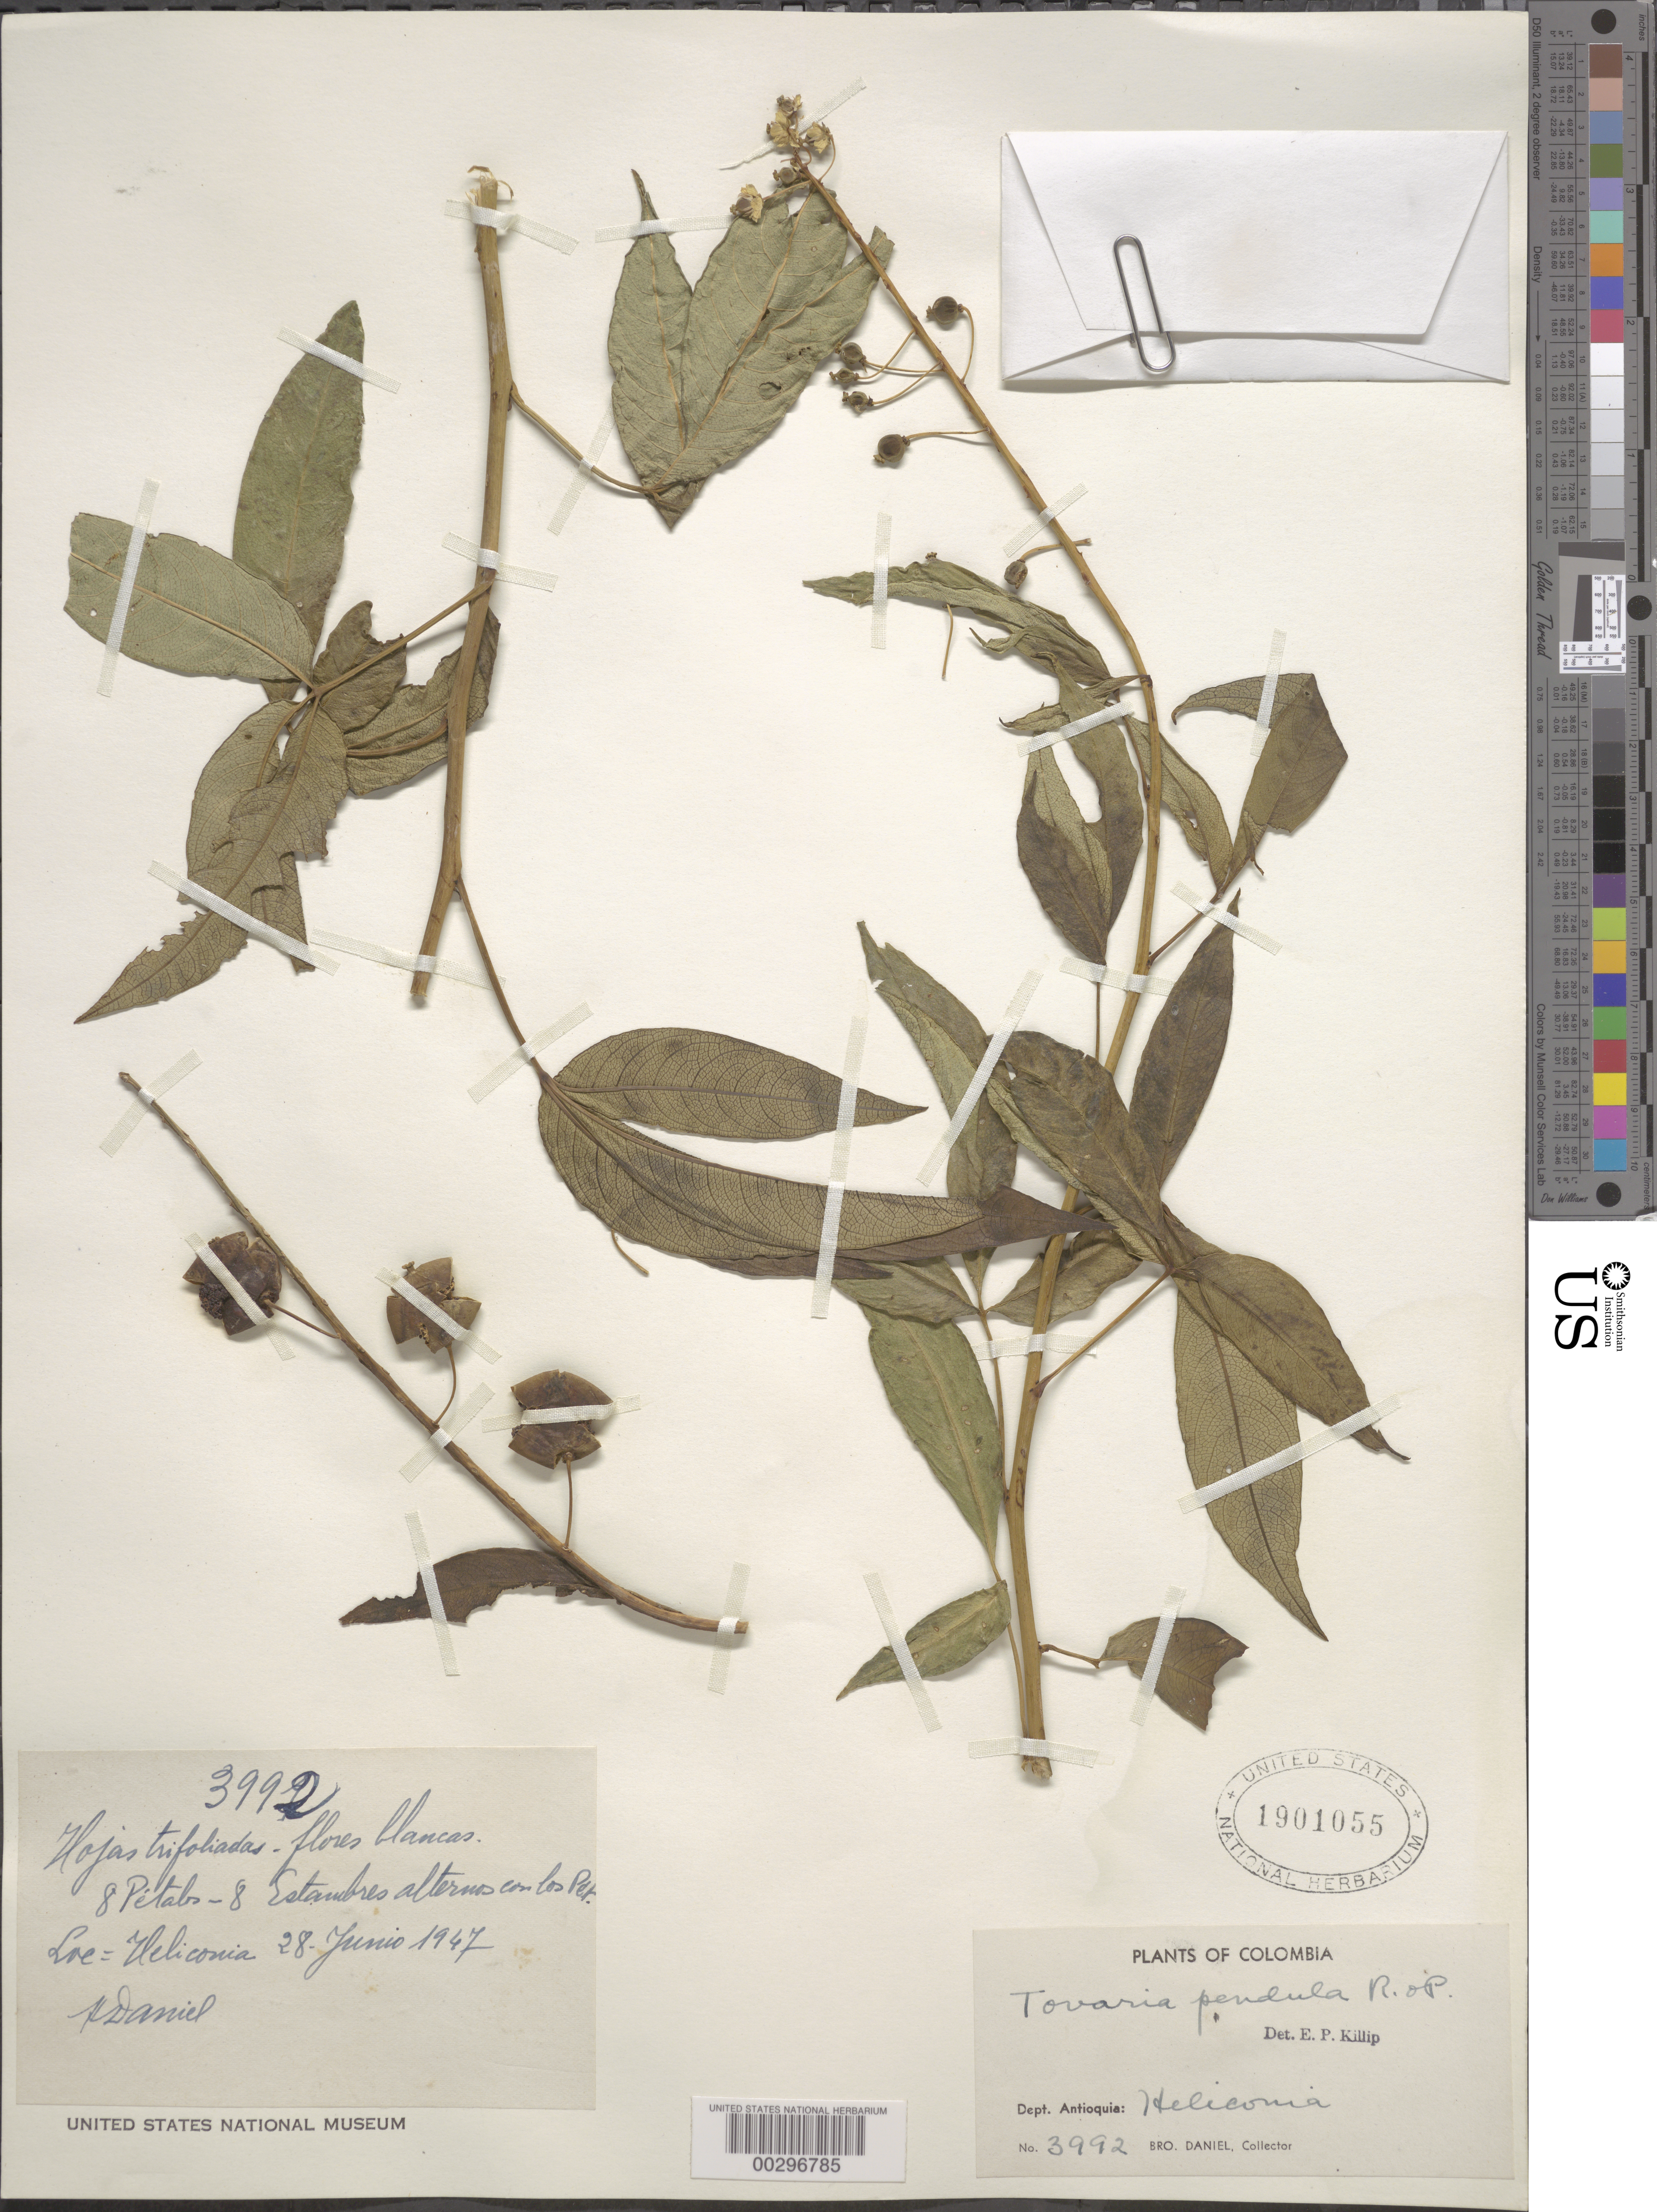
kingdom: Plantae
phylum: Tracheophyta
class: Magnoliopsida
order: Brassicales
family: Tovariaceae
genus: Tovaria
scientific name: Tovaria pendula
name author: Ruiz & Pav.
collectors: Bro. Daniel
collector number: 3992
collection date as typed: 28 Jun 1947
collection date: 1947-06-28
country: Colombia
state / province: Antioquia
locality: Heliconia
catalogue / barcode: US 1901055